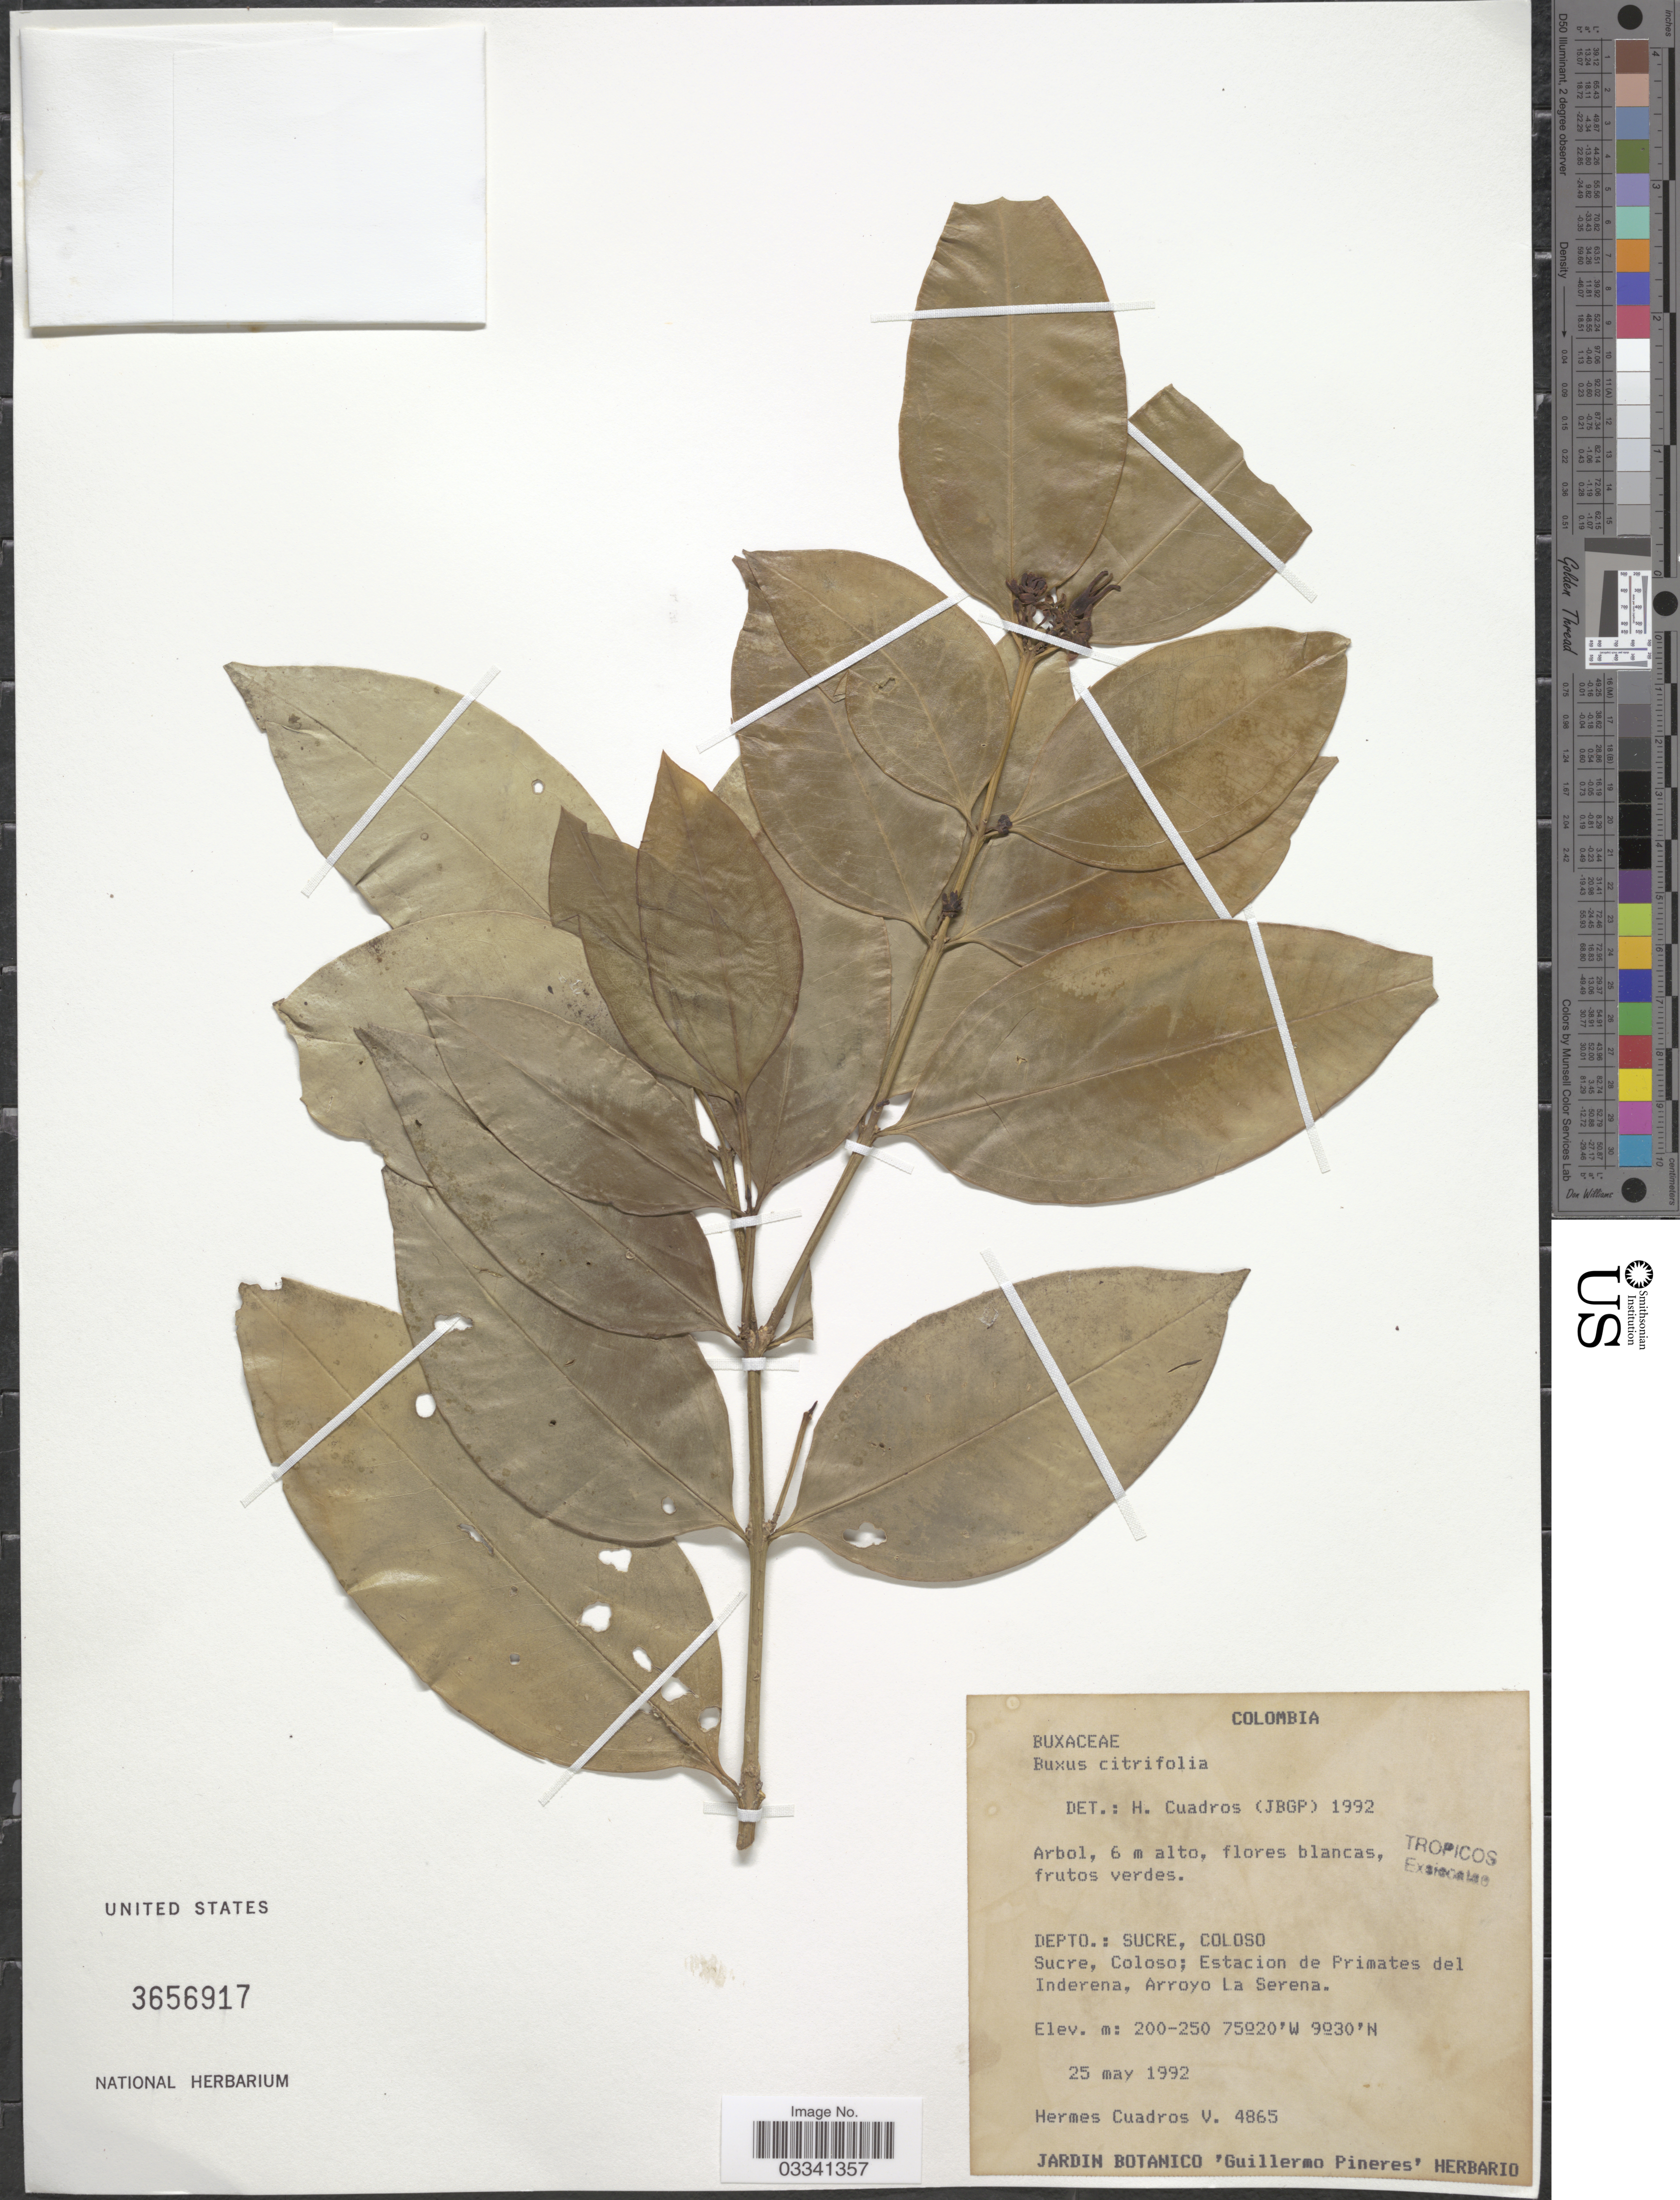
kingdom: Plantae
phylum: Tracheophyta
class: Magnoliopsida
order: Buxales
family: Buxaceae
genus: Buxus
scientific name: Buxus citrifolia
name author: (Willd.) Spreng.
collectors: H. Cuadros V.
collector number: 4865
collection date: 1992-05-25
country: Colombia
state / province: Sucre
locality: Depto.: Sucre, Coloso. Sucre, Coloso; Estacion de Primates del Inderena. Arroyo La Serena.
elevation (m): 200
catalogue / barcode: US 3656917